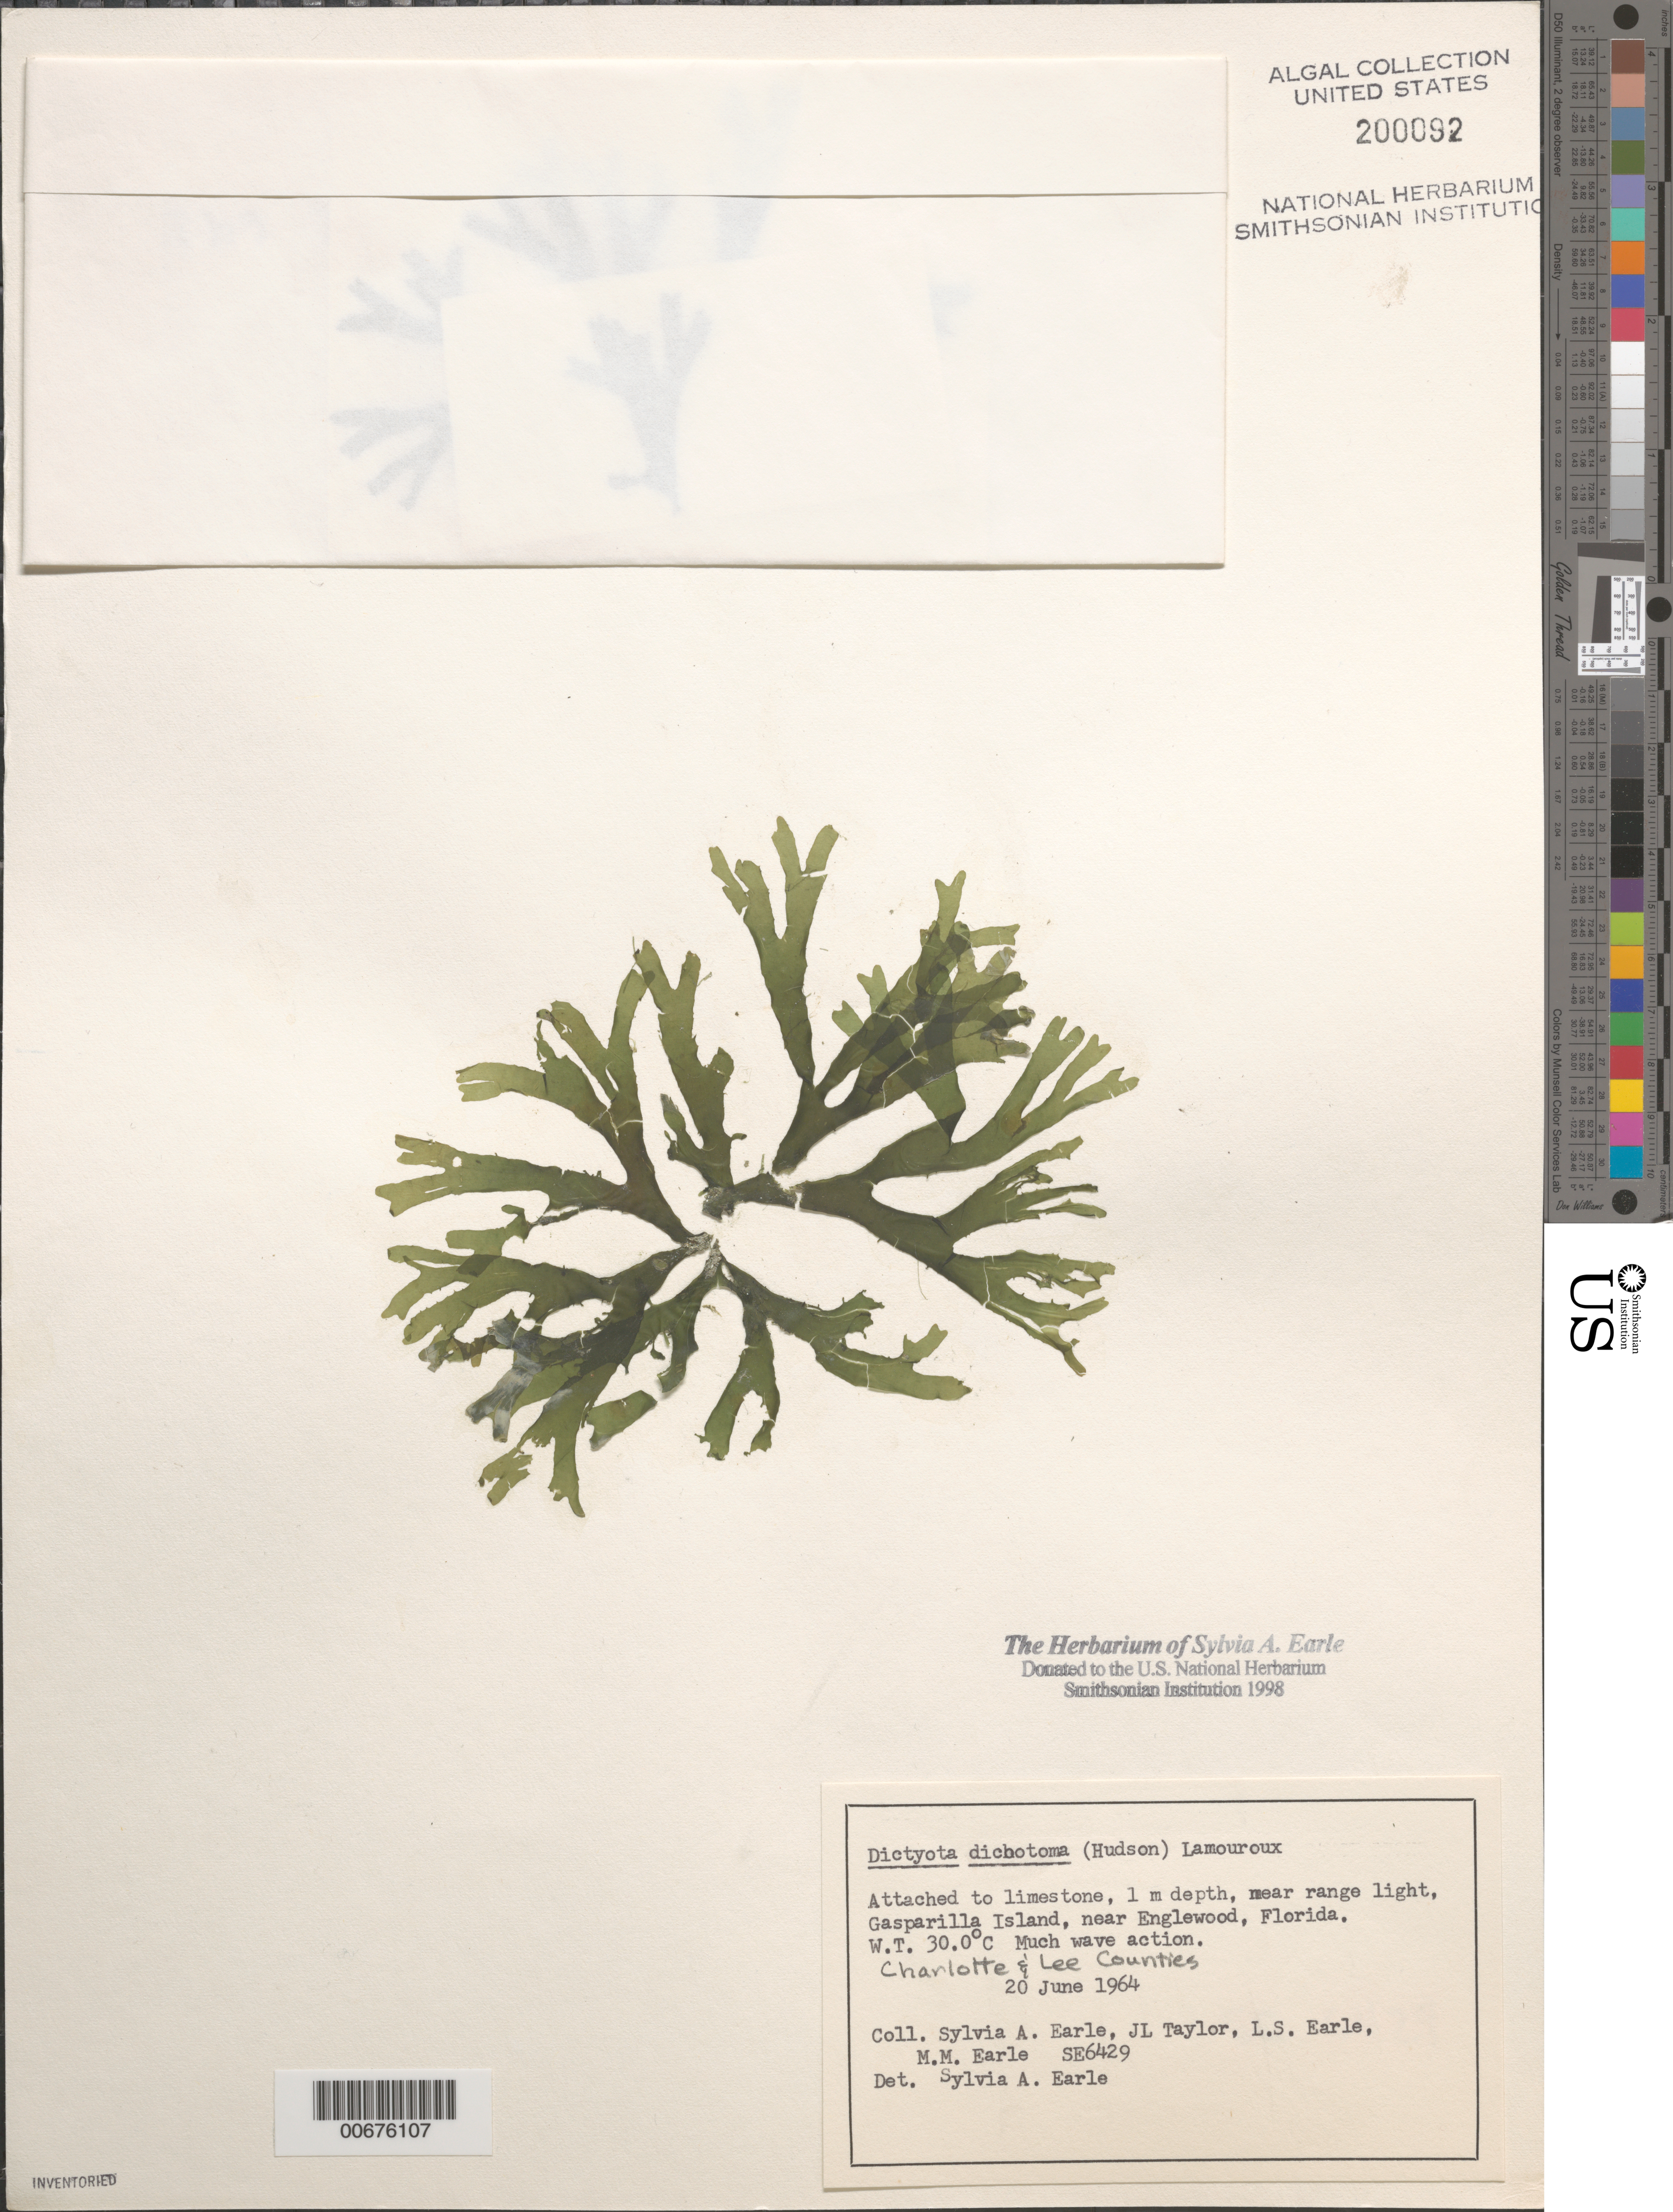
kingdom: Chromista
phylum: Ochrophyta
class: Phaeophyceae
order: Dictyotales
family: Dictyotaceae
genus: Dictyota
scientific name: Dictyota dichotoma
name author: (Huds.) J.V.Lamouroux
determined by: Earle, S. A.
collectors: S. A. Earle, J. L. Taylor, L. Earle & M. Earle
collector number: SE 6429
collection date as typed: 20 Jun 1964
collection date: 1964-06-20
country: United States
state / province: Florida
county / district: Charlotte County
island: Gasparilla Island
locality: Near Englewood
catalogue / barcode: US 200092